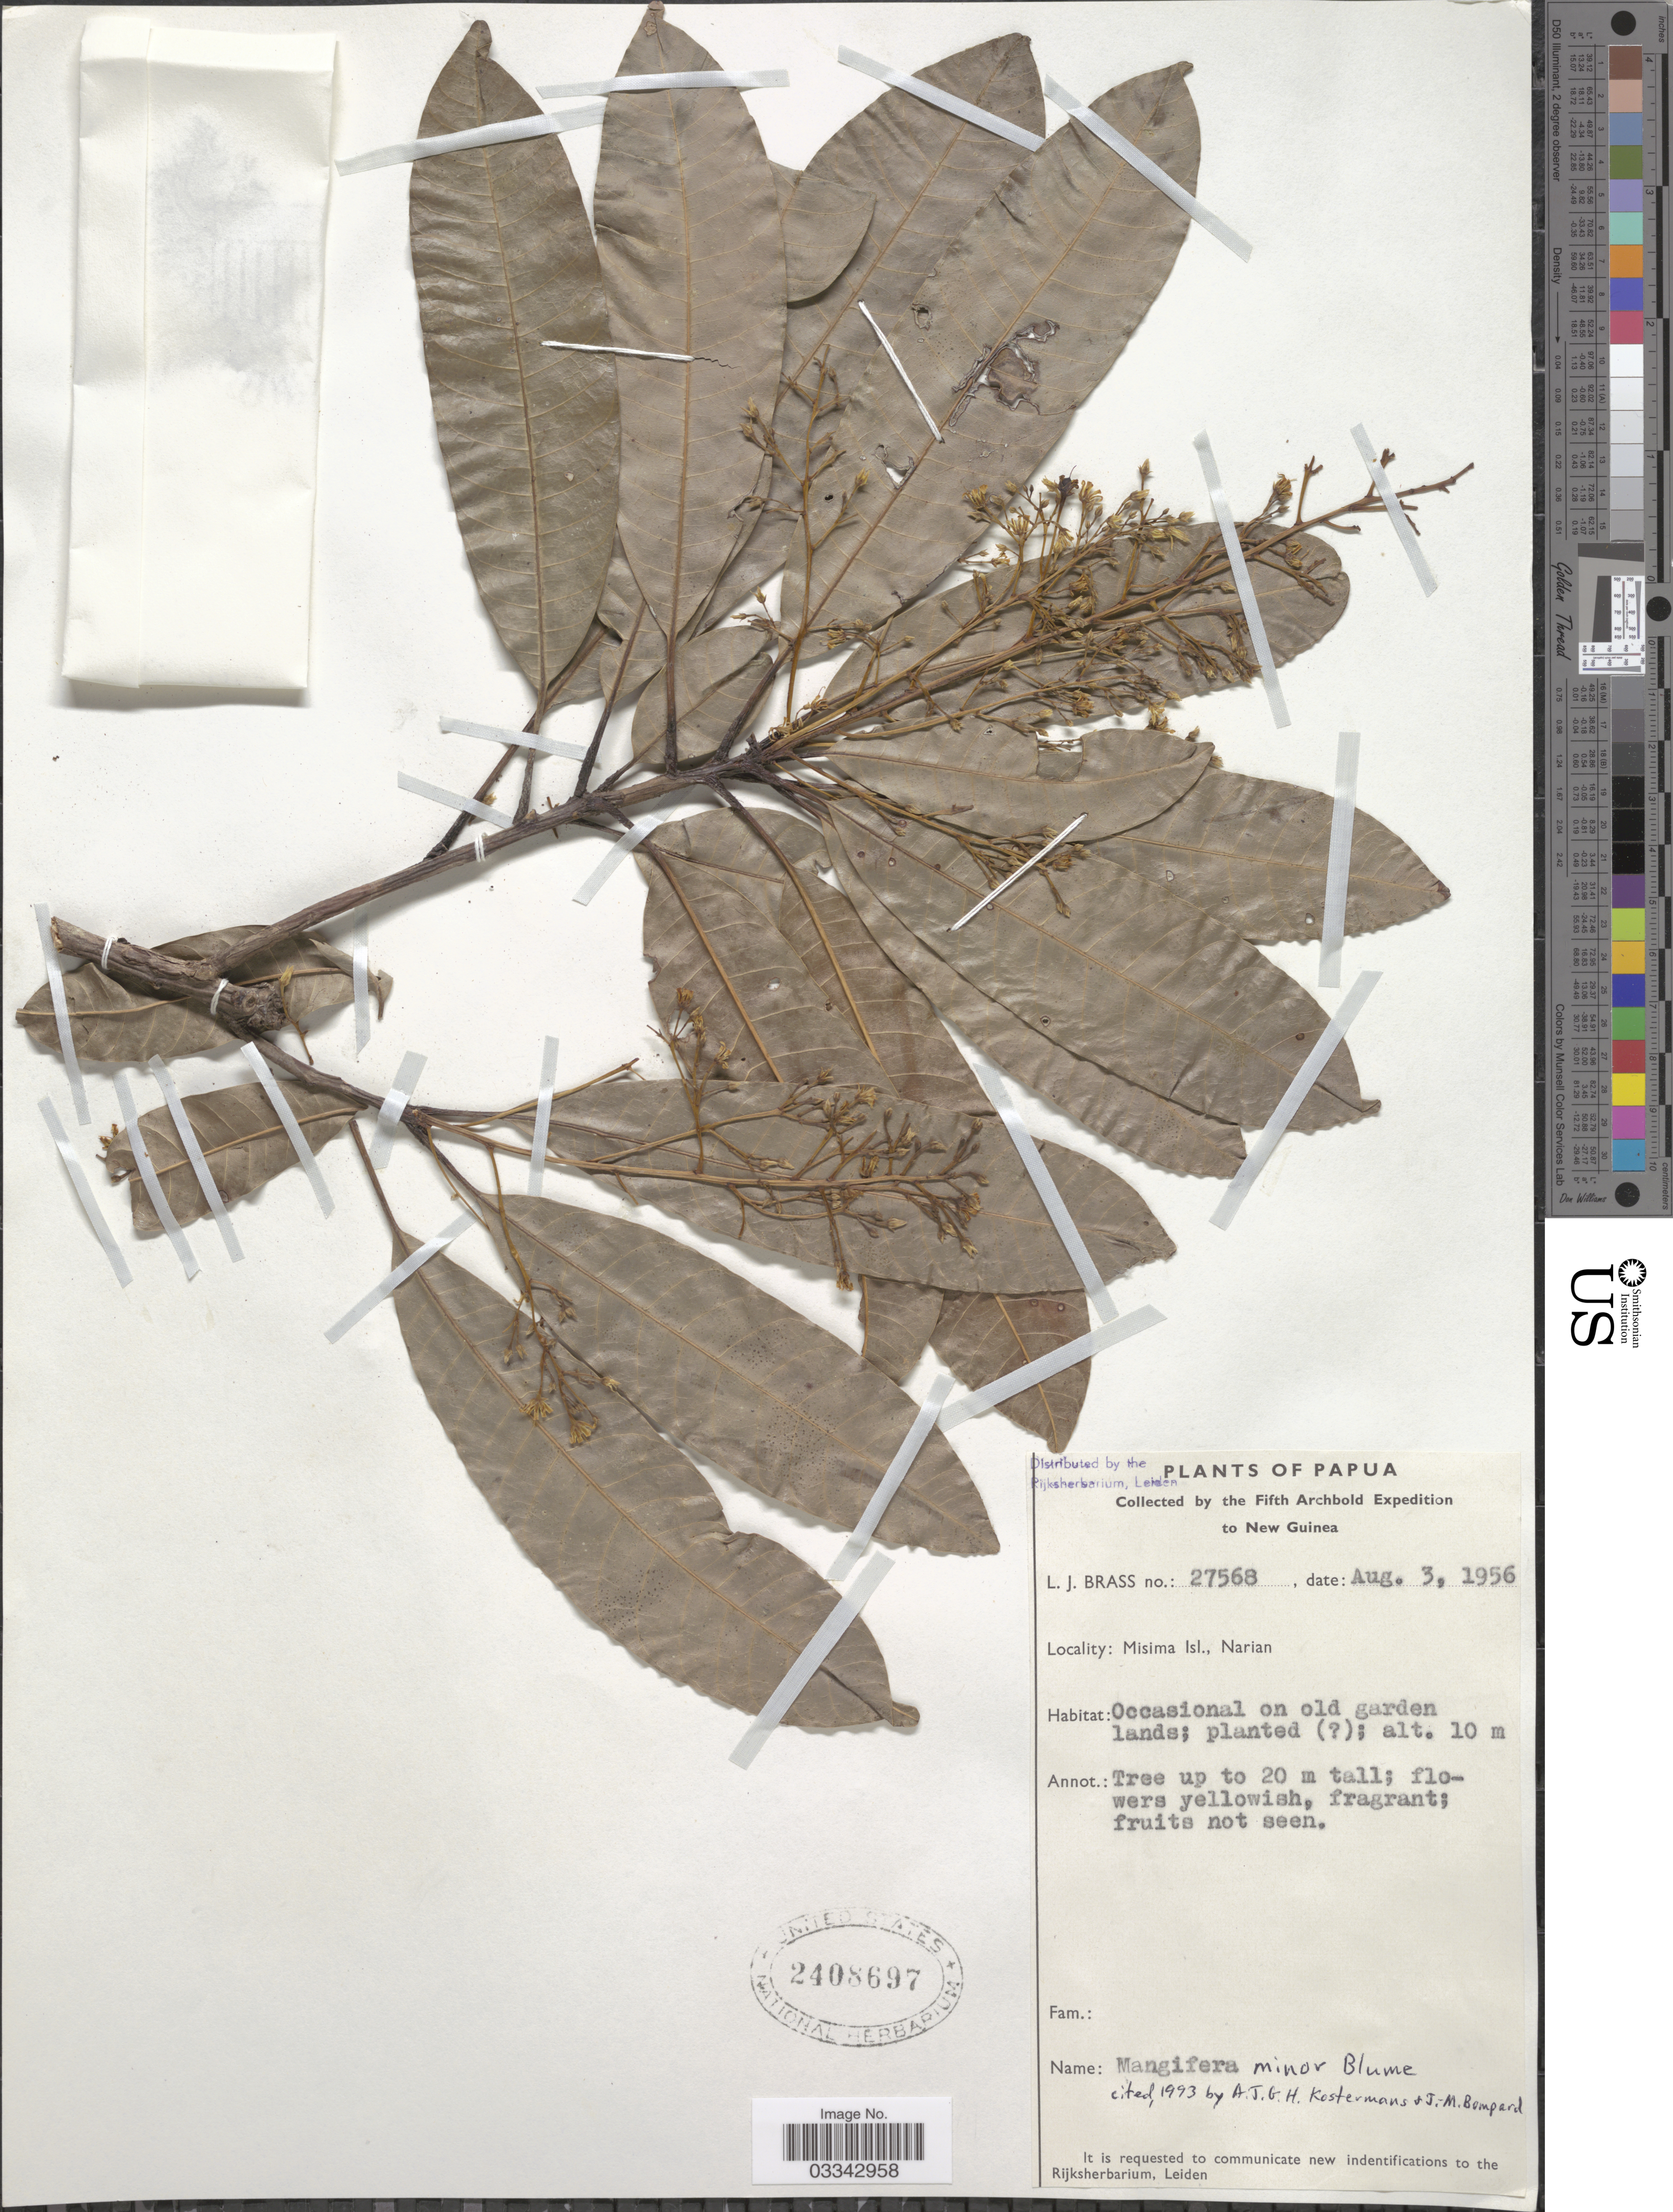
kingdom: Plantae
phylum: Tracheophyta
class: Magnoliopsida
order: Sapindales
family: Anacardiaceae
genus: Mangifera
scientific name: Mangifera minor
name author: Blume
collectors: L. J. Brass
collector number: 27568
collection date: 1956-08-03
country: Papua New Guinea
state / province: Milne Bay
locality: Papua. New Guinea. Misima Isl. Narian. Occasional on old garden lands.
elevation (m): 10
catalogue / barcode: US 2408697